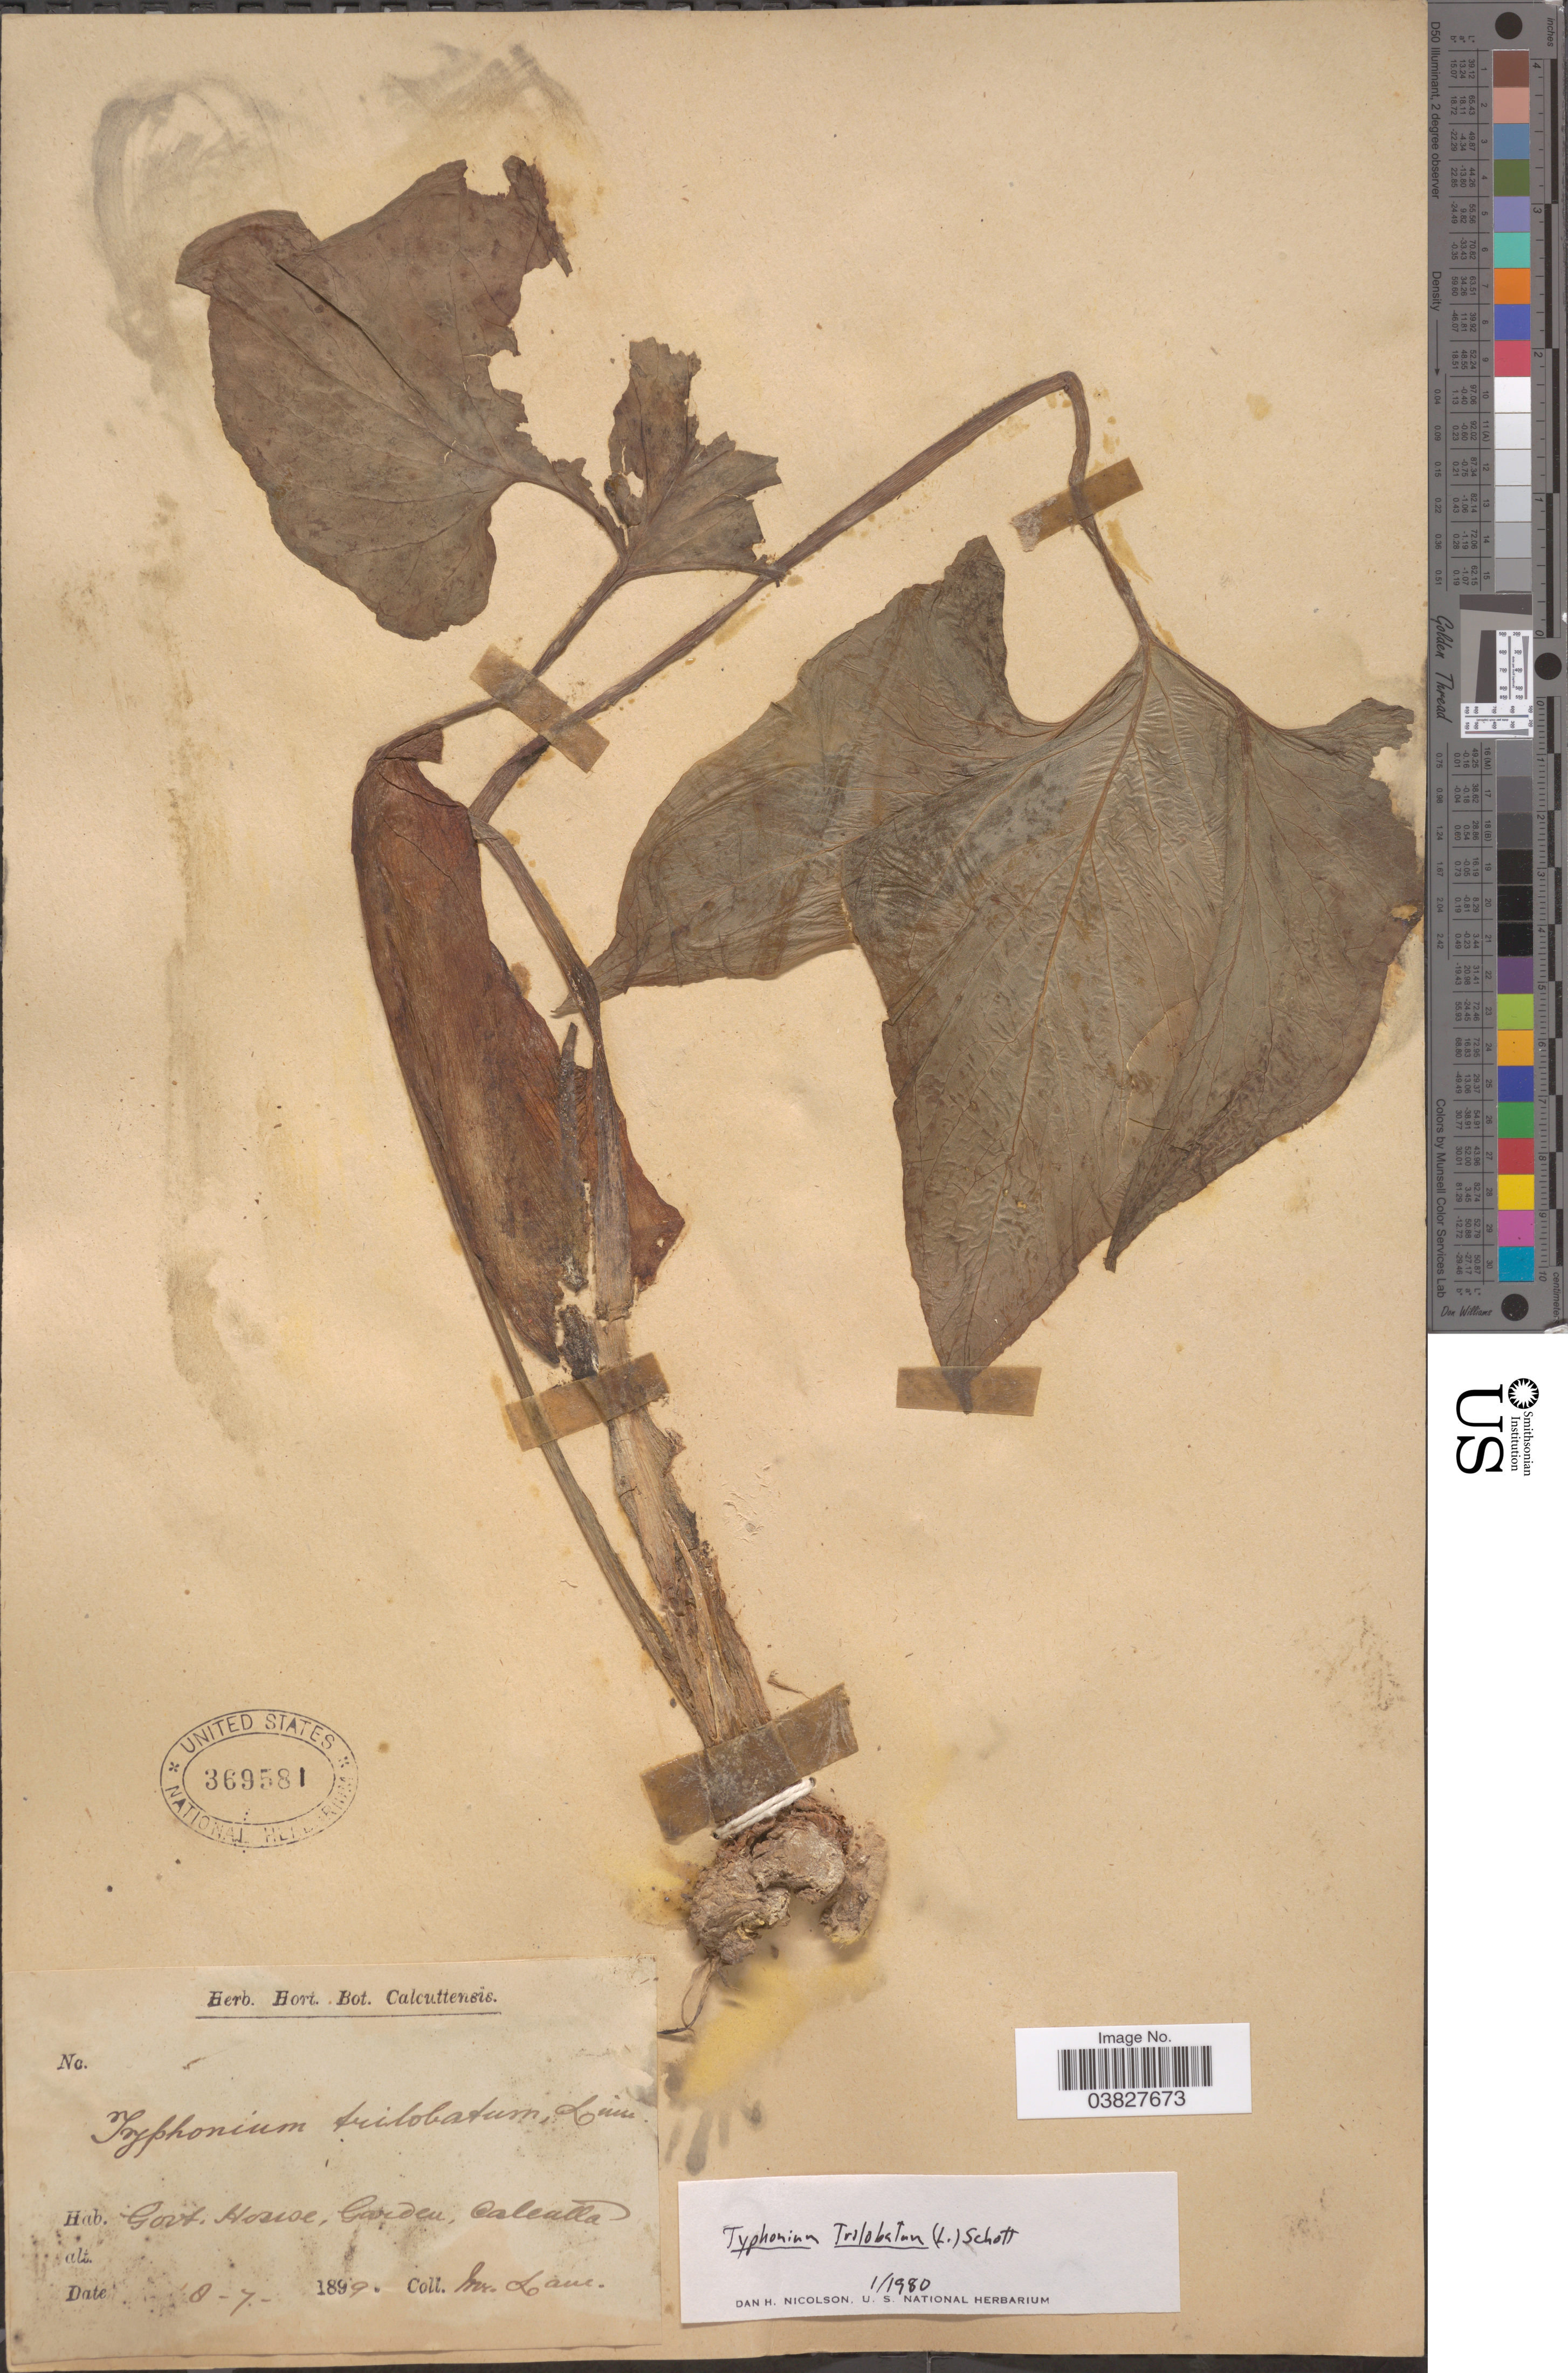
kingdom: Plantae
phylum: Tracheophyta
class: Liliopsida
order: Alismatales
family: Araceae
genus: Typhonium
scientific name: Typhonium trilobatum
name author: (L.) Schott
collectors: Lane, --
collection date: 1899-07-08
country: India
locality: Gort. House, Garden, Calcatta.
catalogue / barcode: US 369581